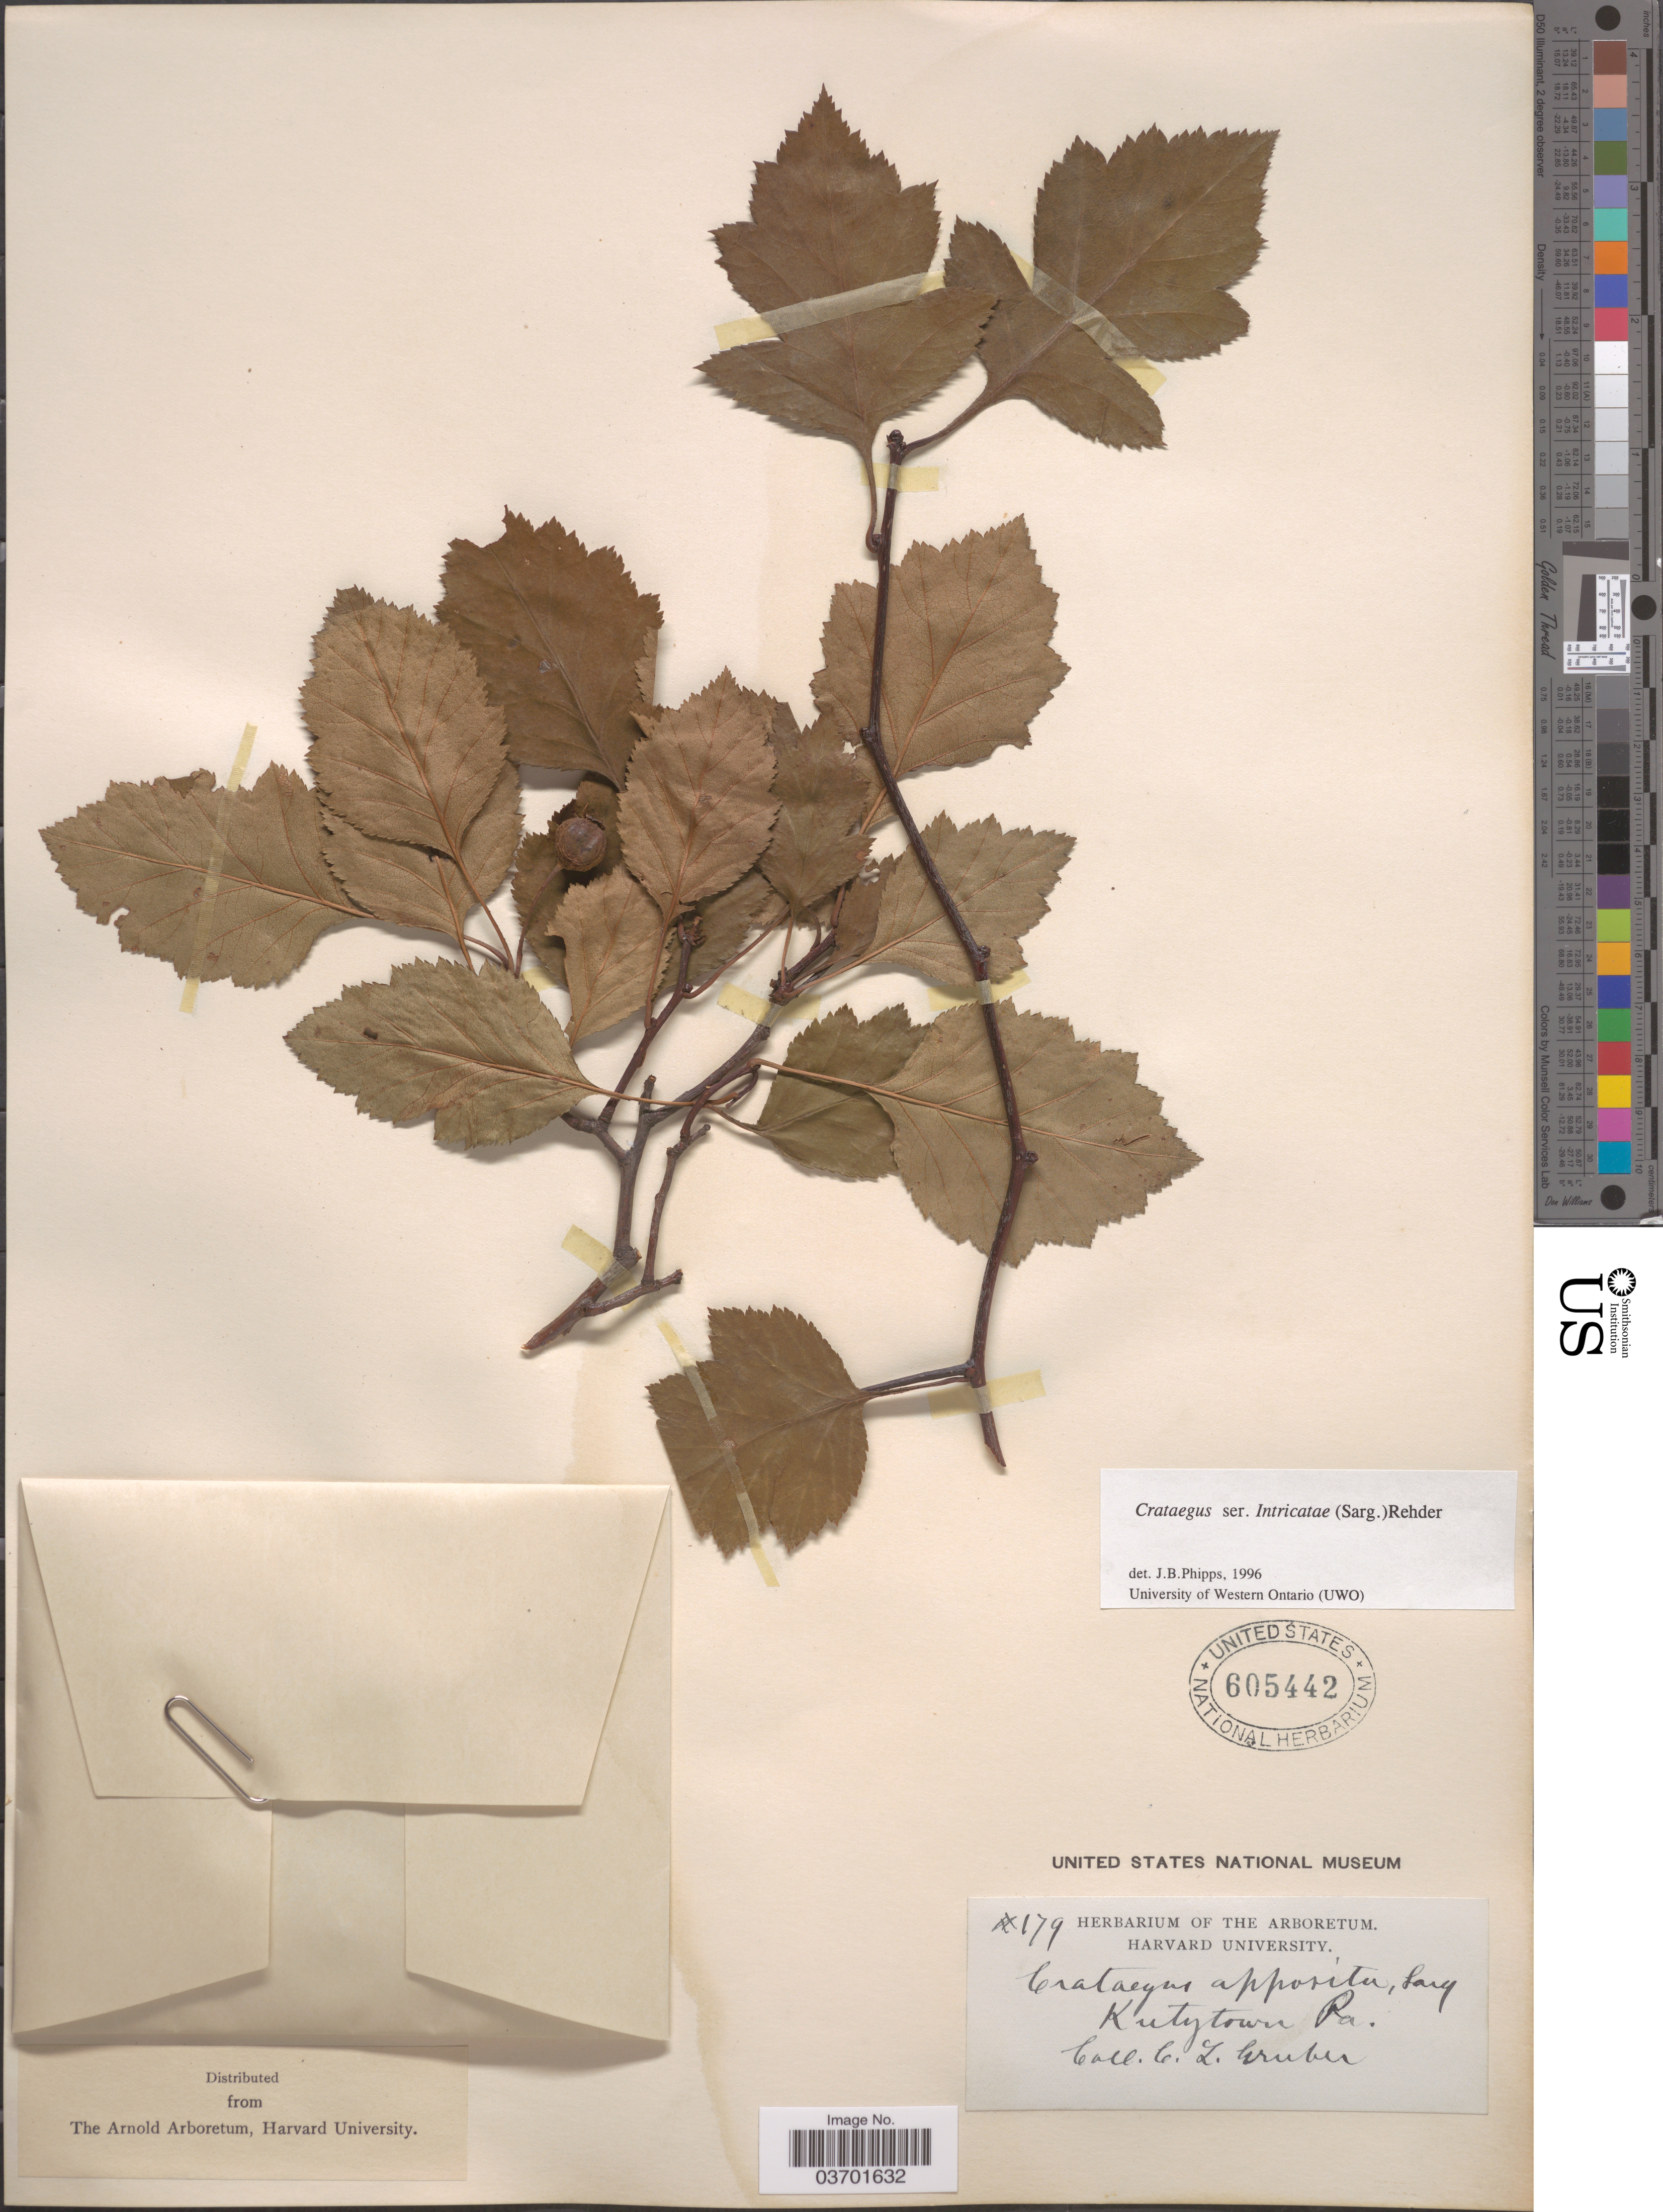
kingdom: Plantae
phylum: Tracheophyta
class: Magnoliopsida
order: Rosales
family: Rosaceae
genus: Crataegus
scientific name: Crataegus rubella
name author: Beadle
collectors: C. Gruber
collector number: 179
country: United States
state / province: Pennsylvania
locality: Kutztown.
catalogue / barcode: US 605442